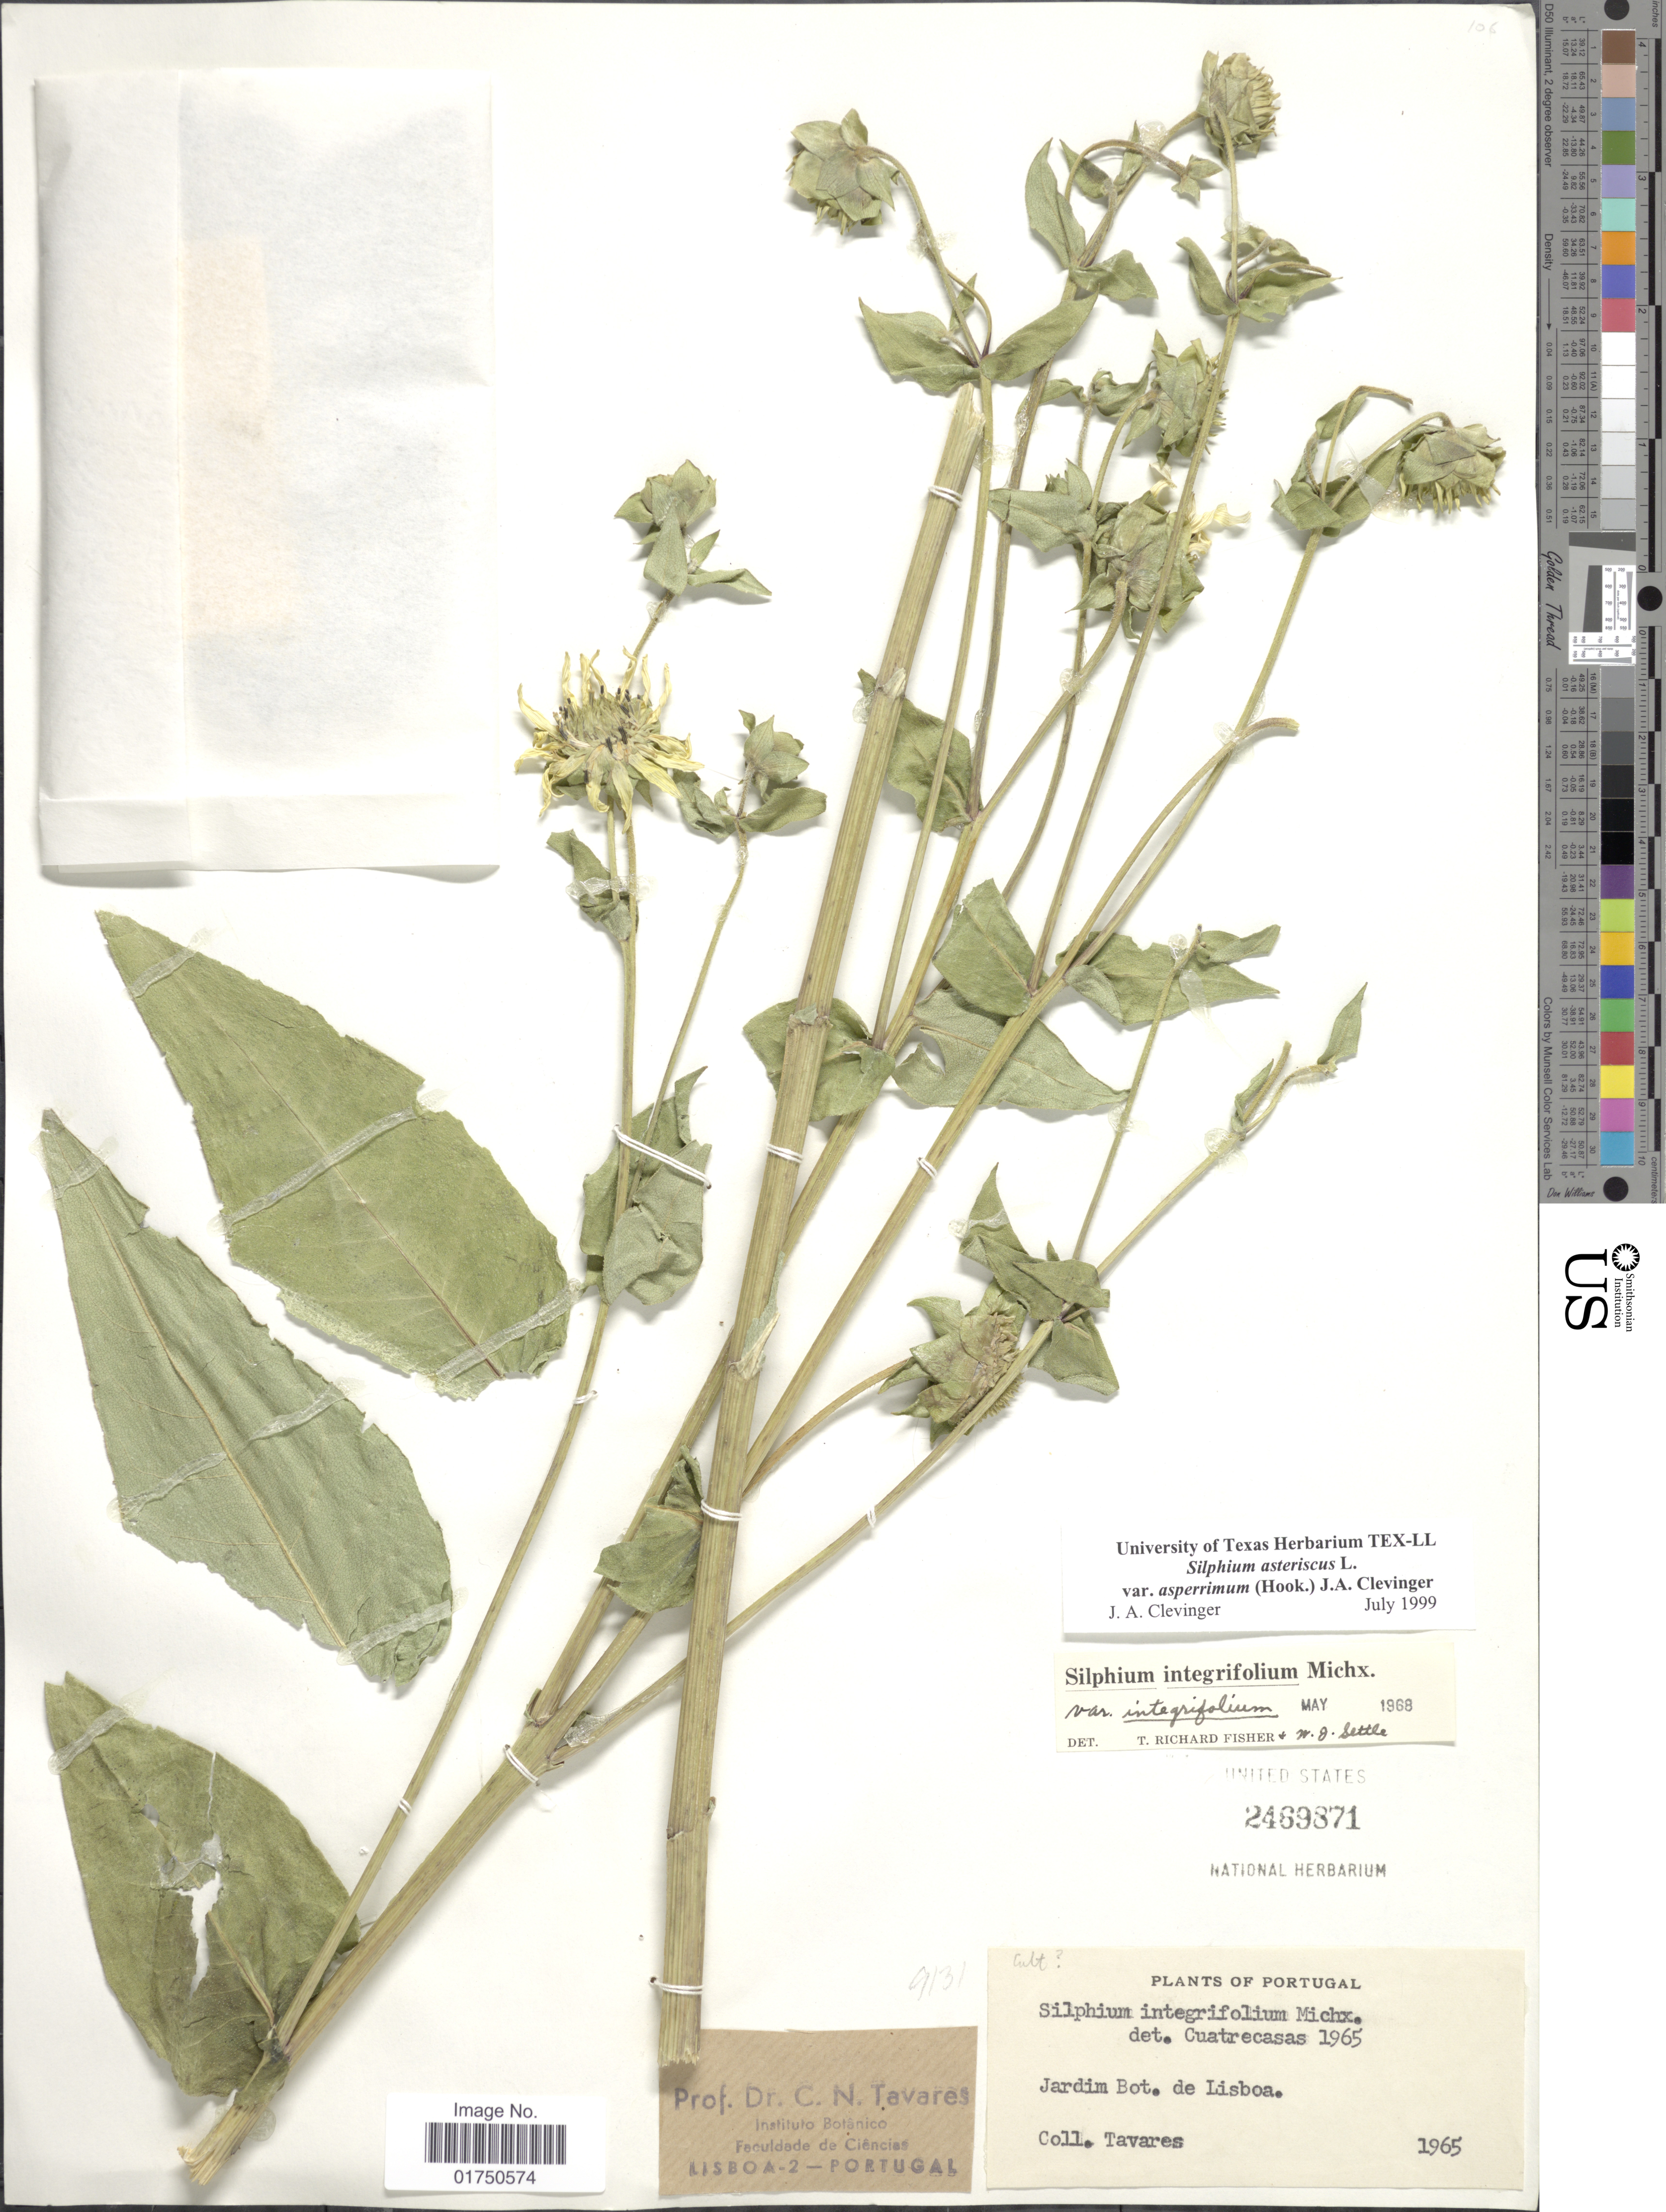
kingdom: Plantae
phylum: Tracheophyta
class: Magnoliopsida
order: Asterales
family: Asteraceae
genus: Silphium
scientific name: Silphium asteriscus var. asperrimum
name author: (Hook.) Clevinger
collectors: C. Tavares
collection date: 1965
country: Portugal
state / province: Lisboa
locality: Jardim Bot. de Lisboa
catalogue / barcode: US 2469871